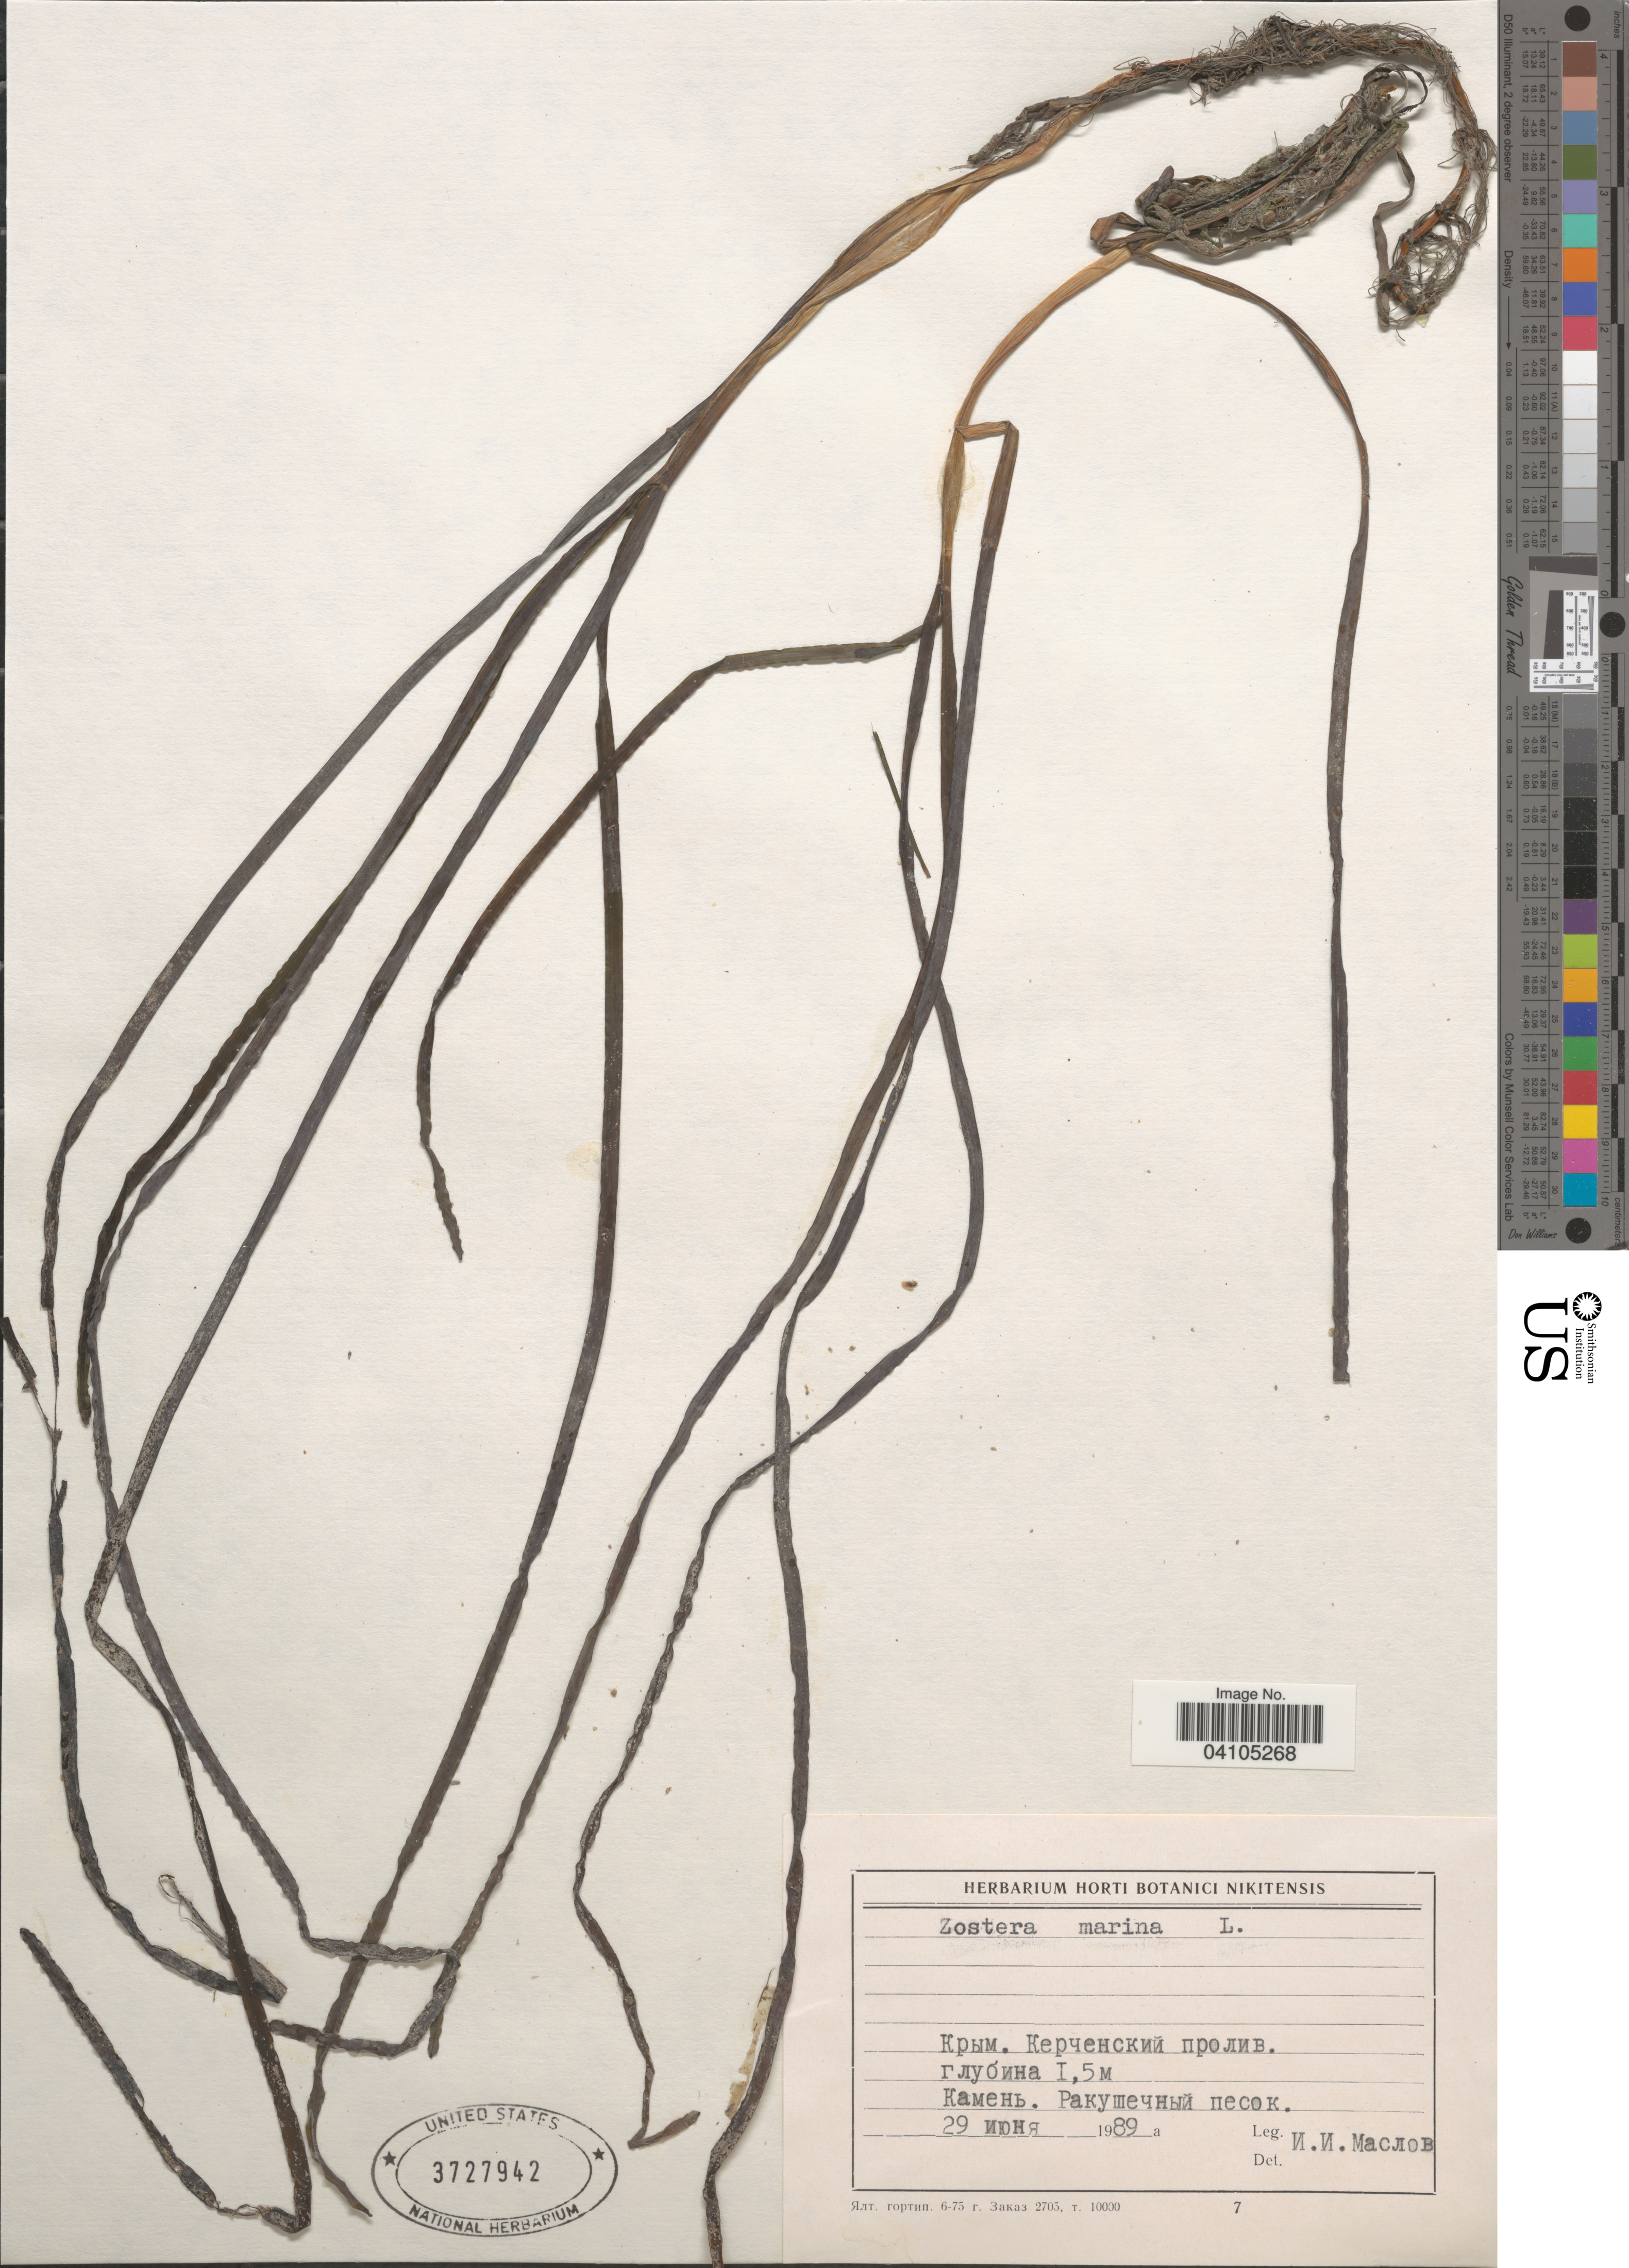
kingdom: Plantae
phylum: Tracheophyta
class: Liliopsida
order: Alismatales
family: Zosteraceae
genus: Zostera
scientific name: Zostera marina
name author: L.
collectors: I. Maslov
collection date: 1989-06-29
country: Ukraine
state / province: Crimea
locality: Kerch Strait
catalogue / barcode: US 3727942